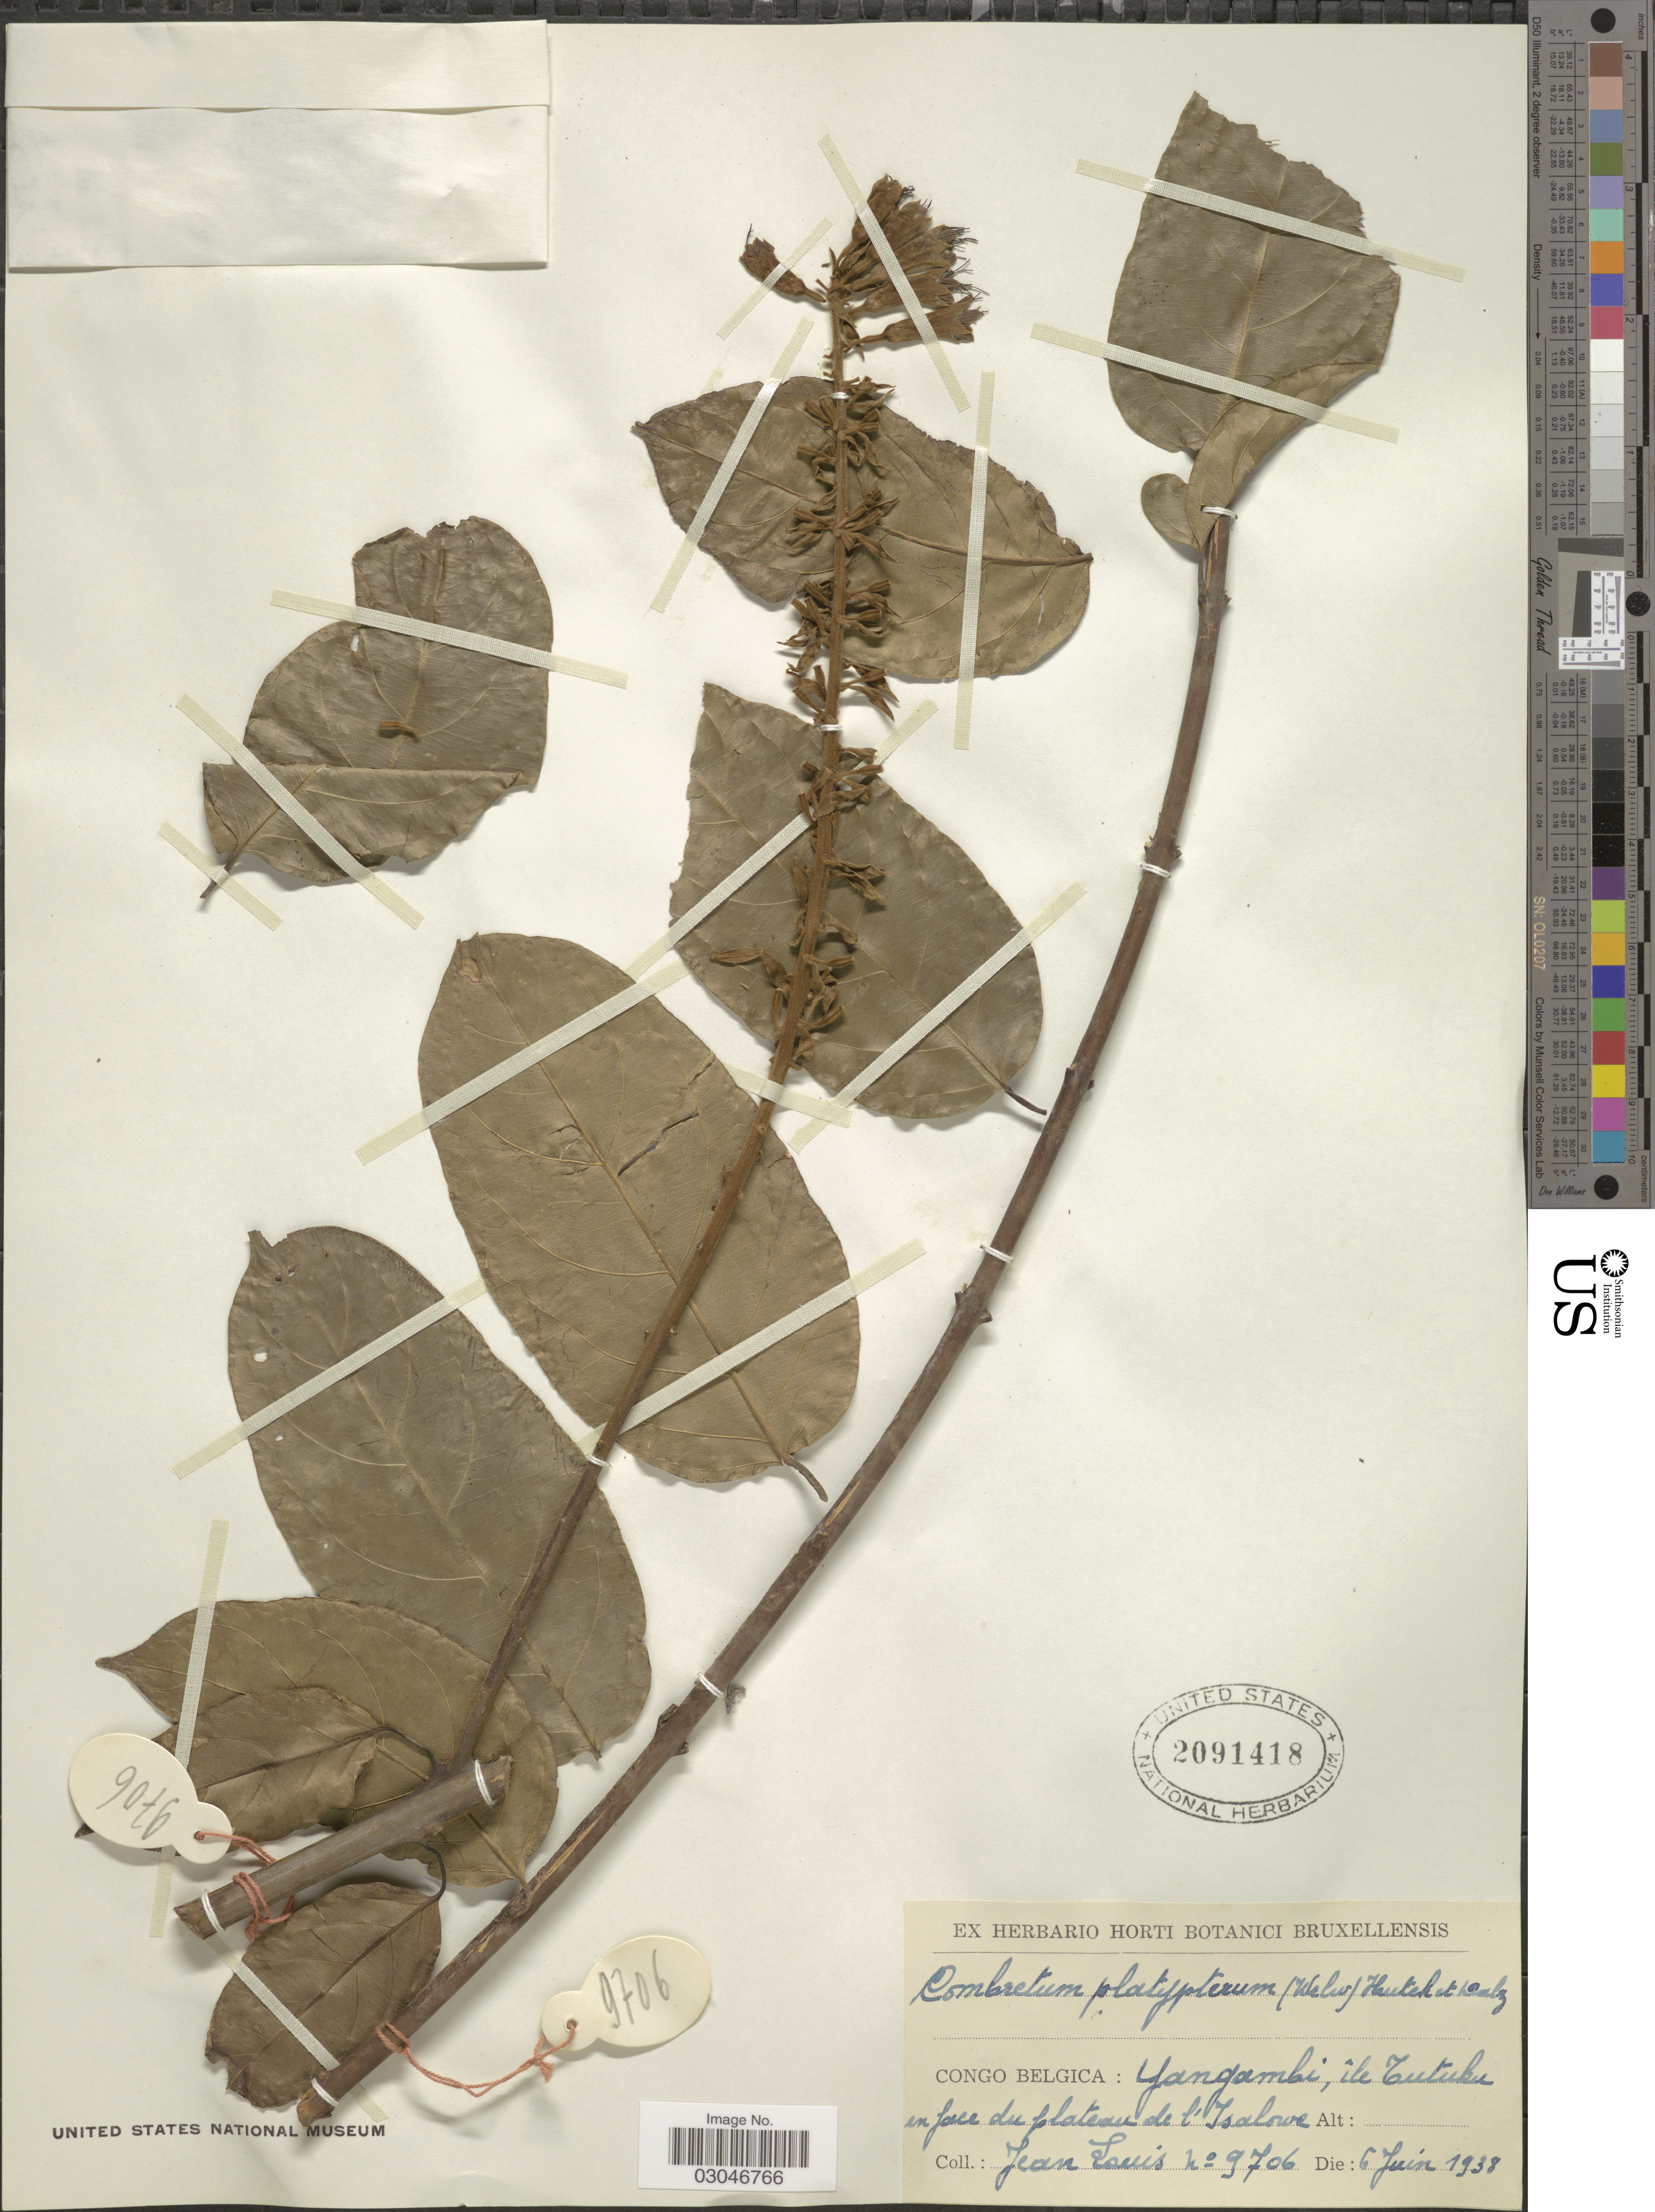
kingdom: Plantae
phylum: Tracheophyta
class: Magnoliopsida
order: Myrtales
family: Combretaceae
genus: Combretum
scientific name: Combretum platypterum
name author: (Welw.) Hutch. & Dalziel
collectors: J. Louis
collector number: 9706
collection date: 1938-06-06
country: Congo, Democratic Republic of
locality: Yangambi, île Tutuku en face du plateau de l'Isalowe.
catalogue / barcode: US 2091418